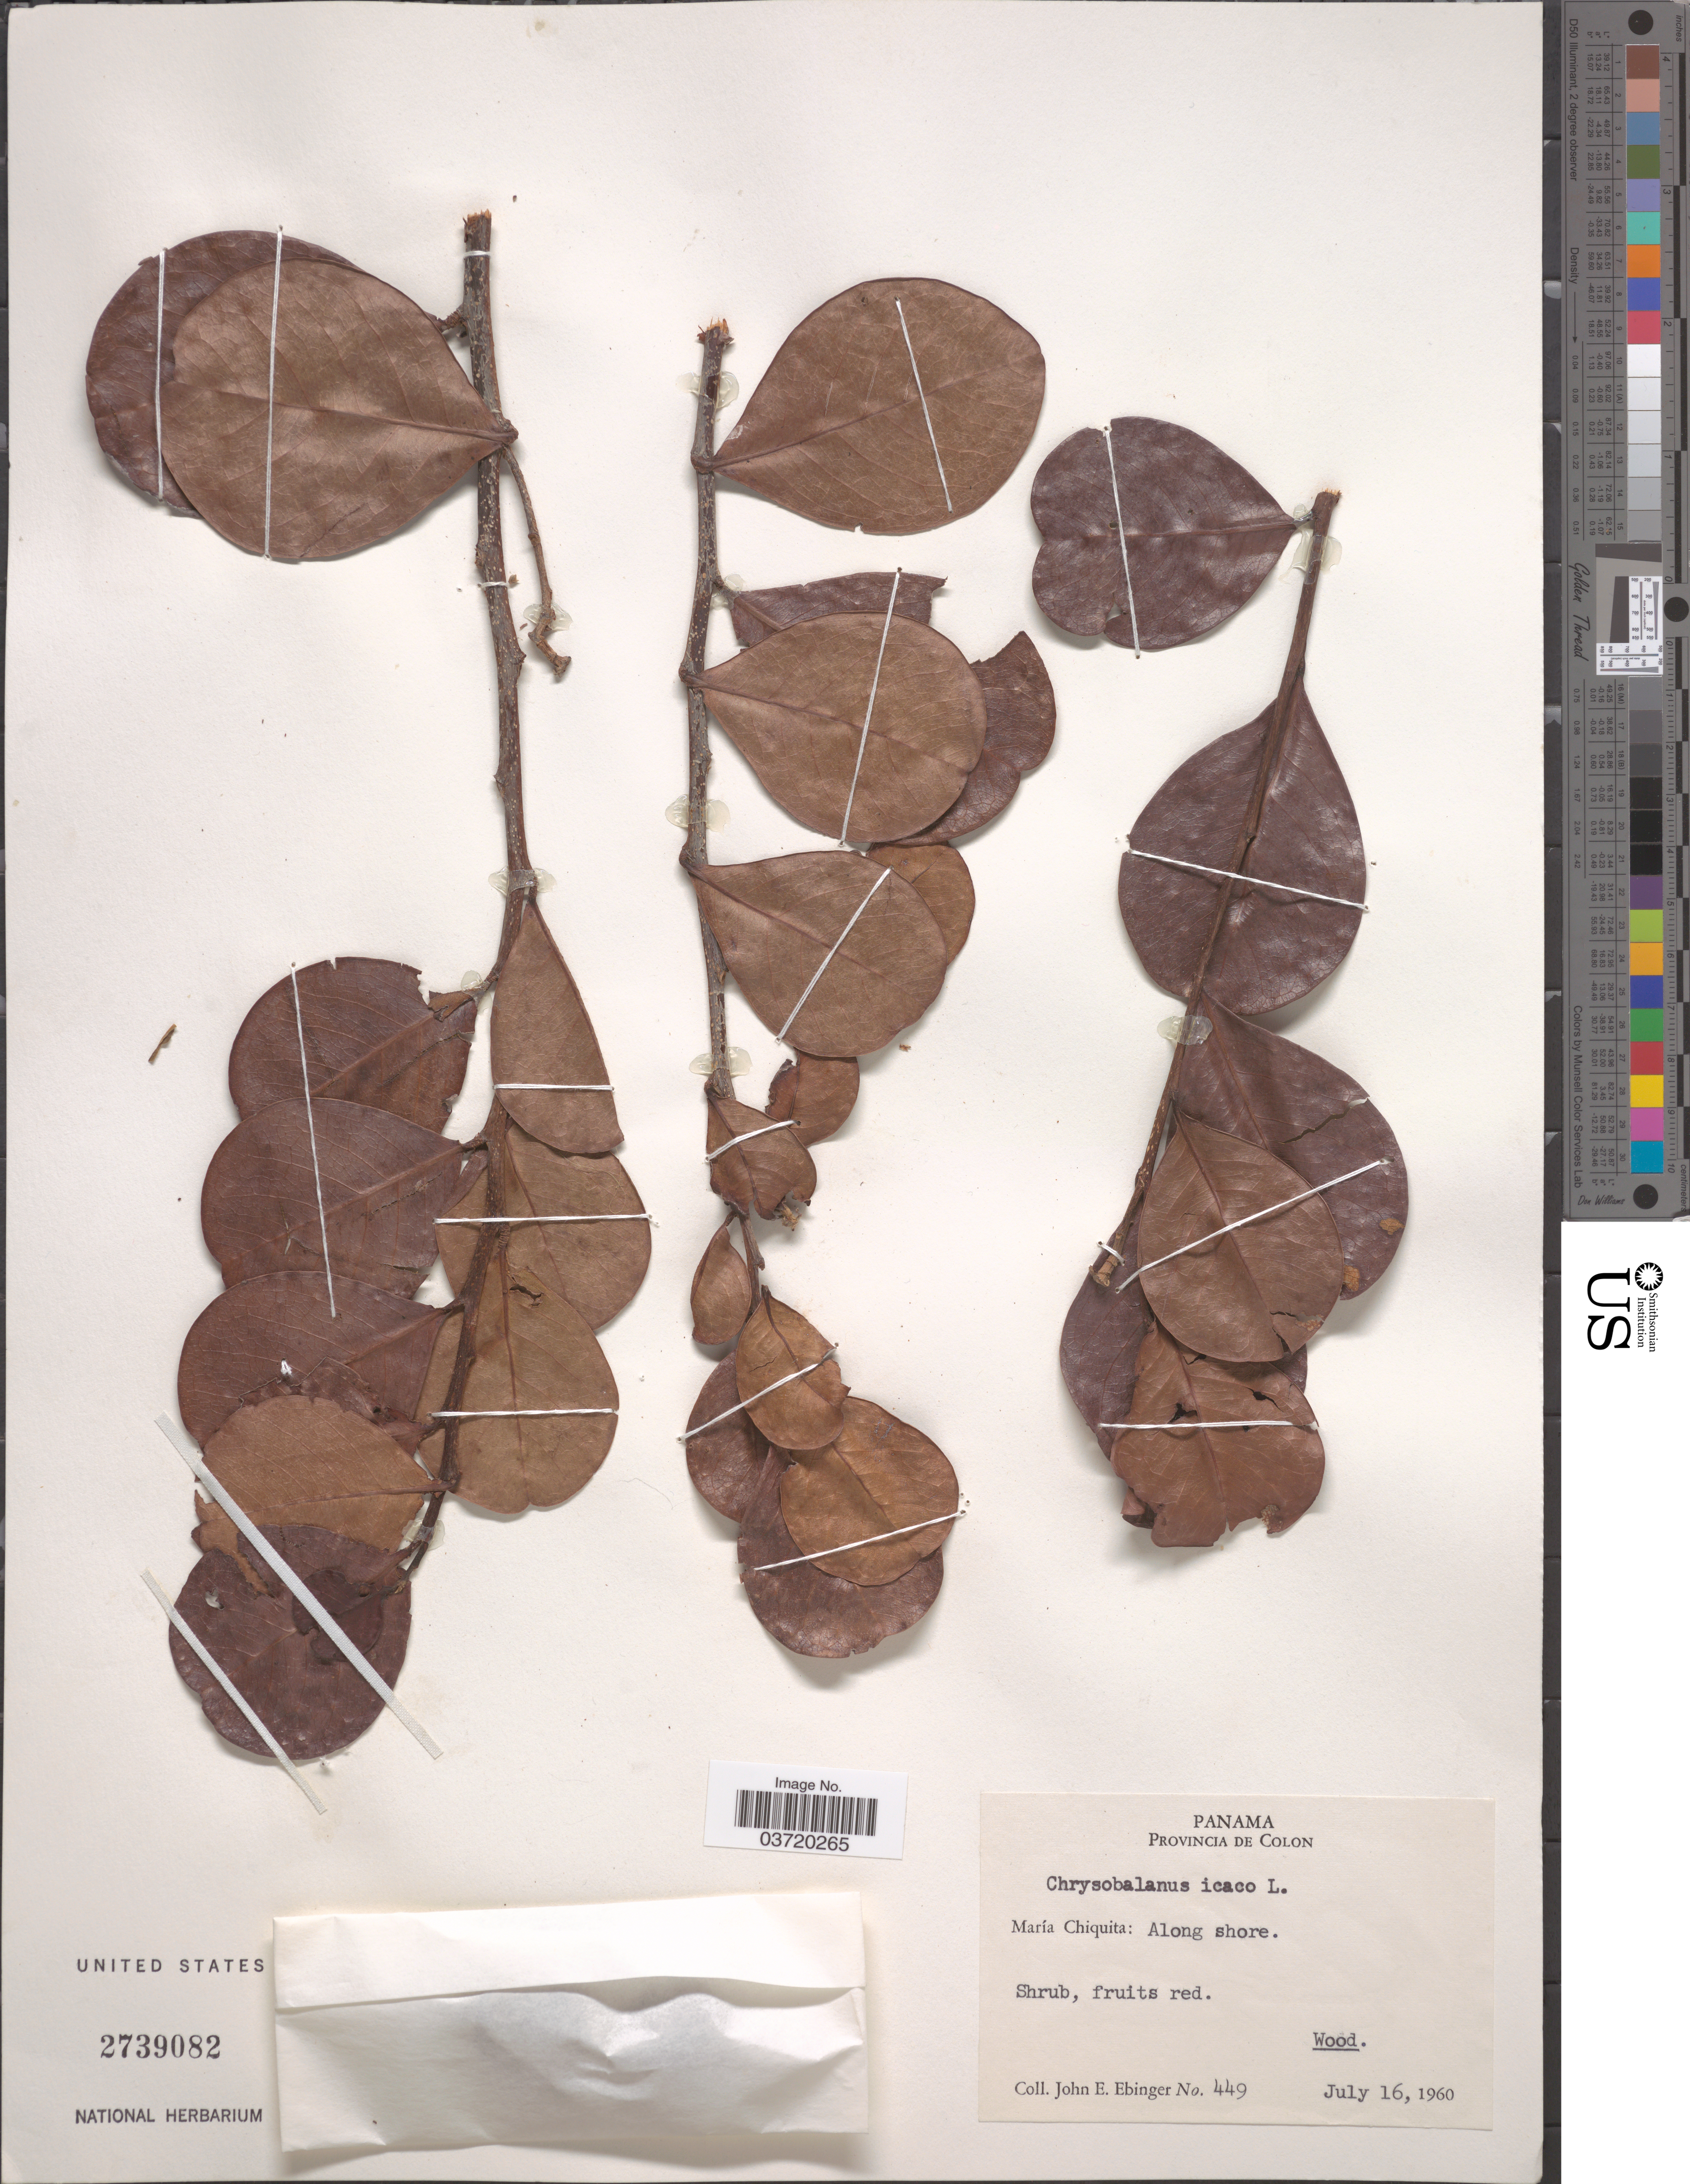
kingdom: Plantae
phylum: Tracheophyta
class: Magnoliopsida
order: Malpighiales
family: Chrysobalanaceae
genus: Chrysobalanus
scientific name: Chrysobalanus icaco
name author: L.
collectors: J. Ebinger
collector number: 449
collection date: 1960-07-16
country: Panama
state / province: Colón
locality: María Chiquita: Along shore.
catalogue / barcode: US 2739082